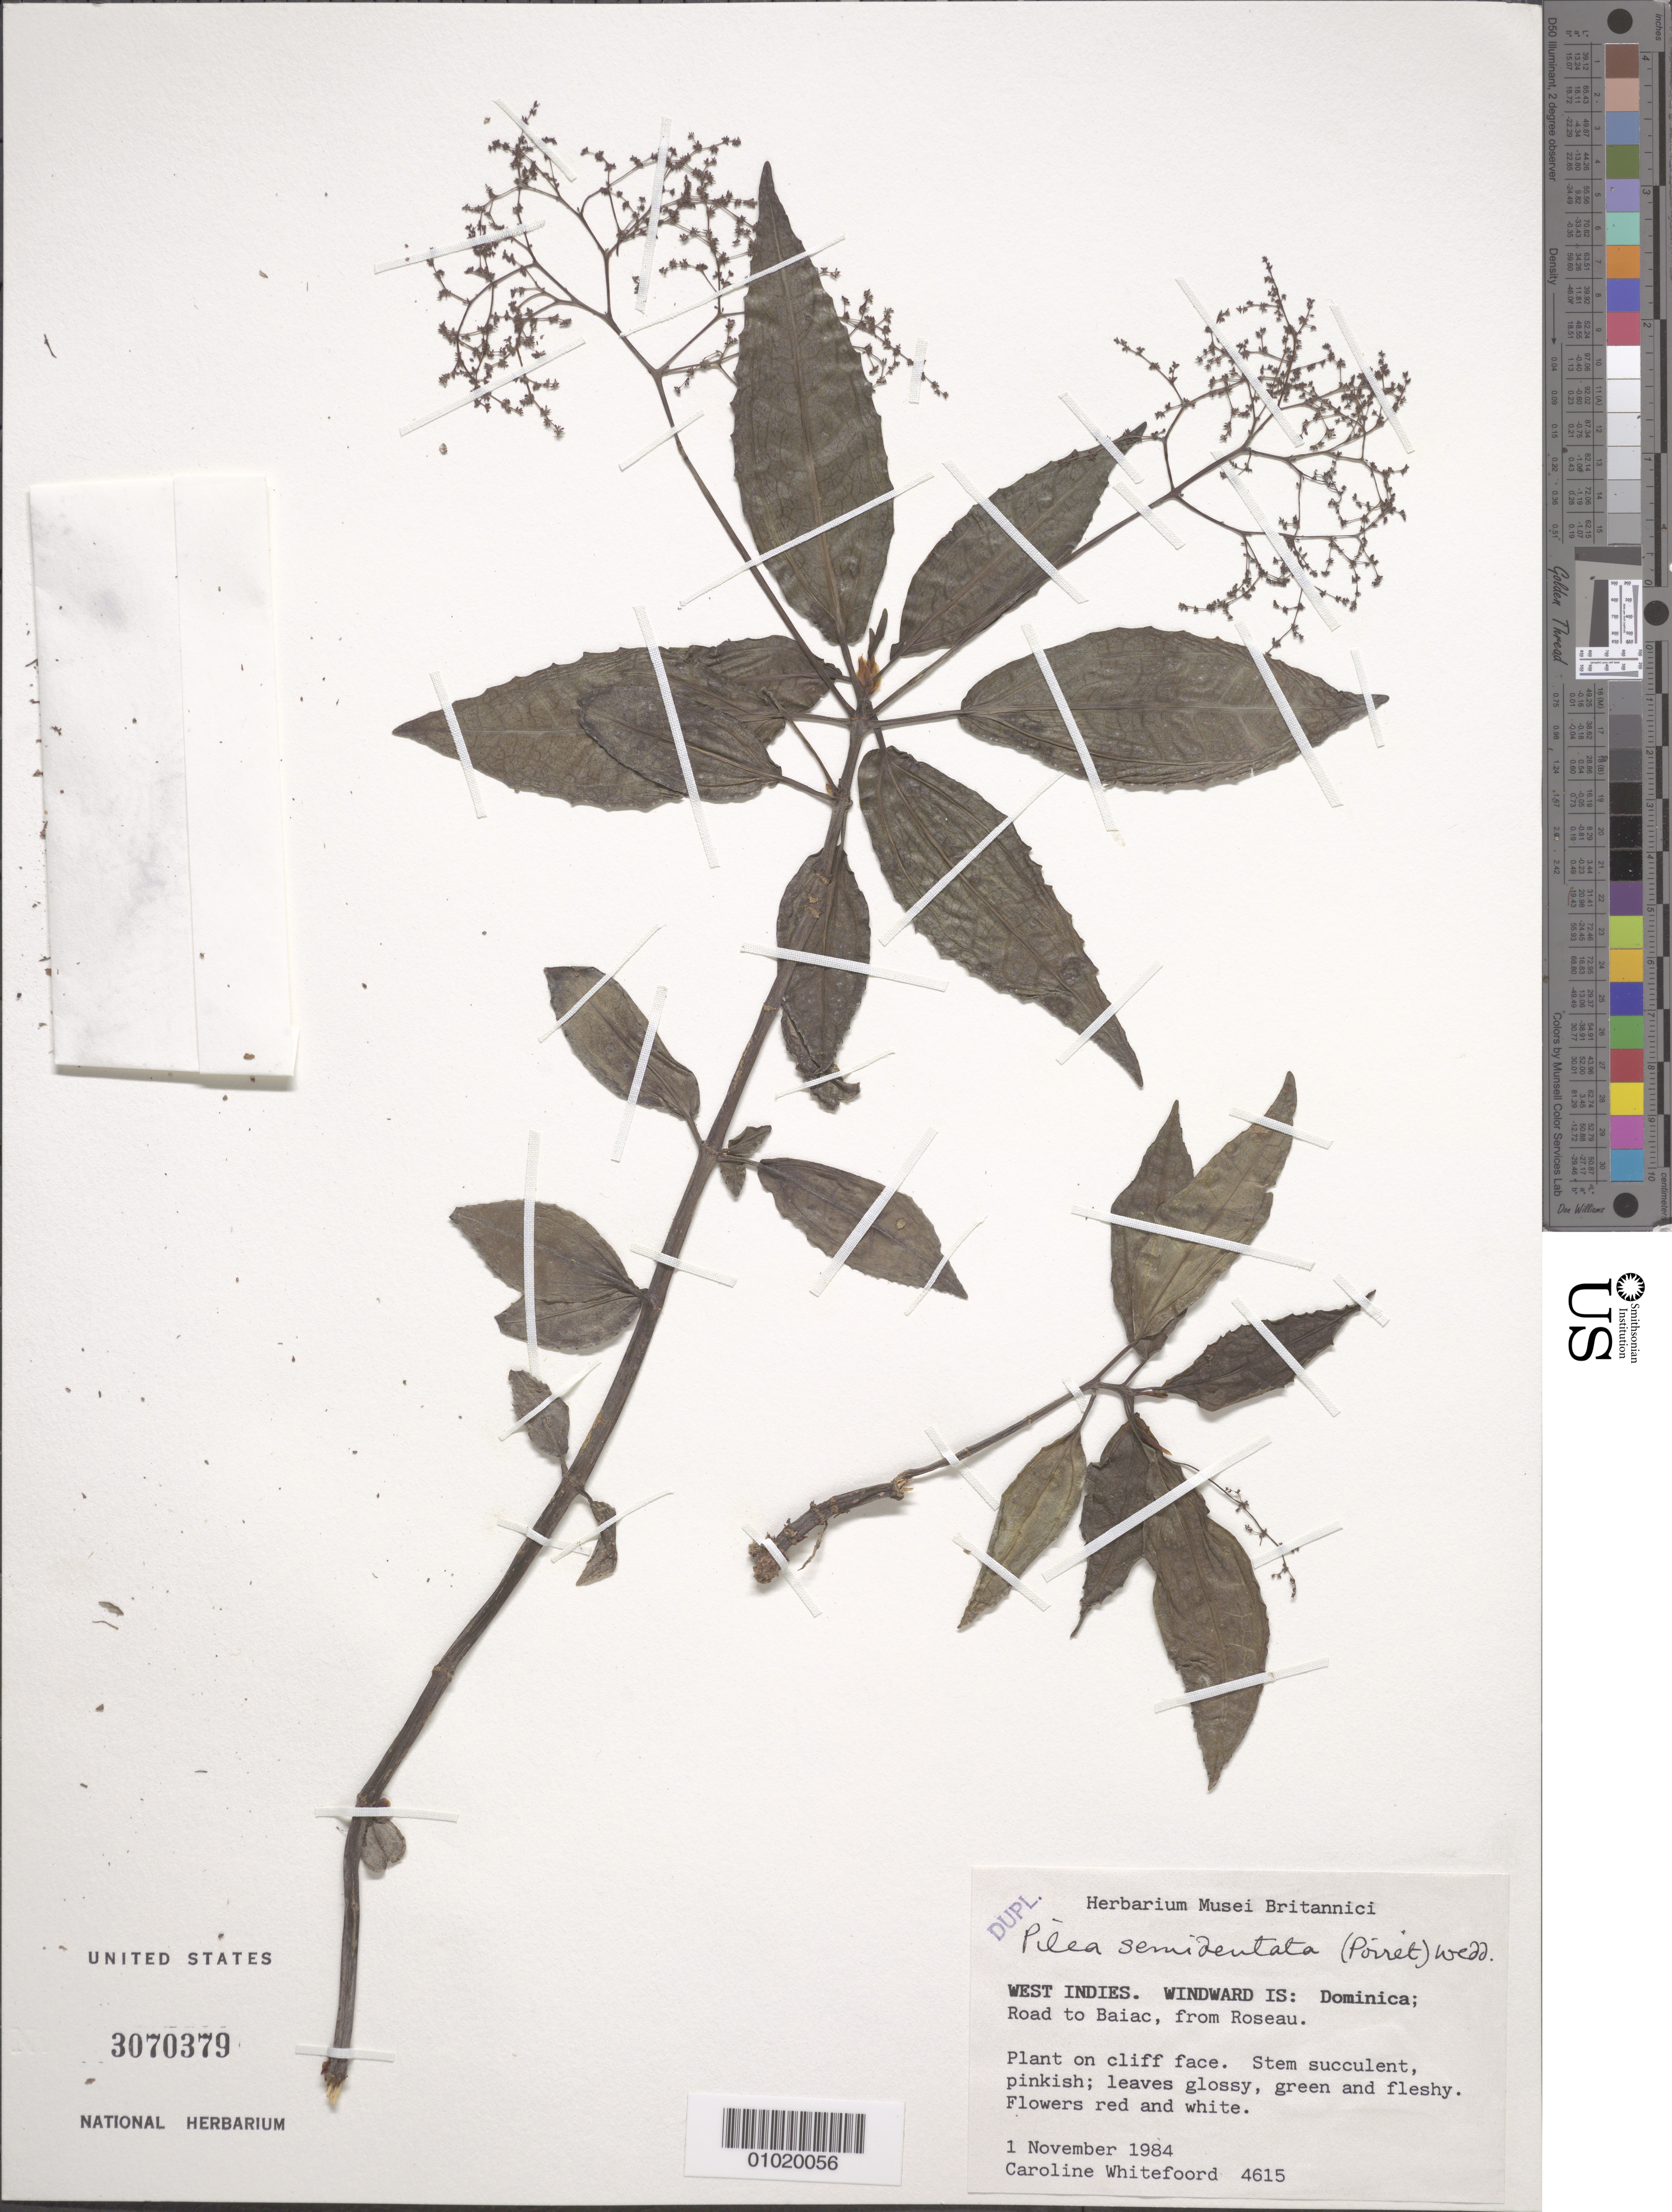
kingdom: Plantae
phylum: Tracheophyta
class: Magnoliopsida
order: Rosales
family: Urticaceae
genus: Pilea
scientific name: Pilea semidentata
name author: (Juss. ex Poir.) Wedd.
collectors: C. Whitefoord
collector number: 4615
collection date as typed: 01 Nov 1984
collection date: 1984-11-01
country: Dominica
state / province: St. George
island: Dominica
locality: West Indies. Windward IS: Dominica; Road to Baiac, from Roseau. Plant on cliff face.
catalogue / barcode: US 3070379